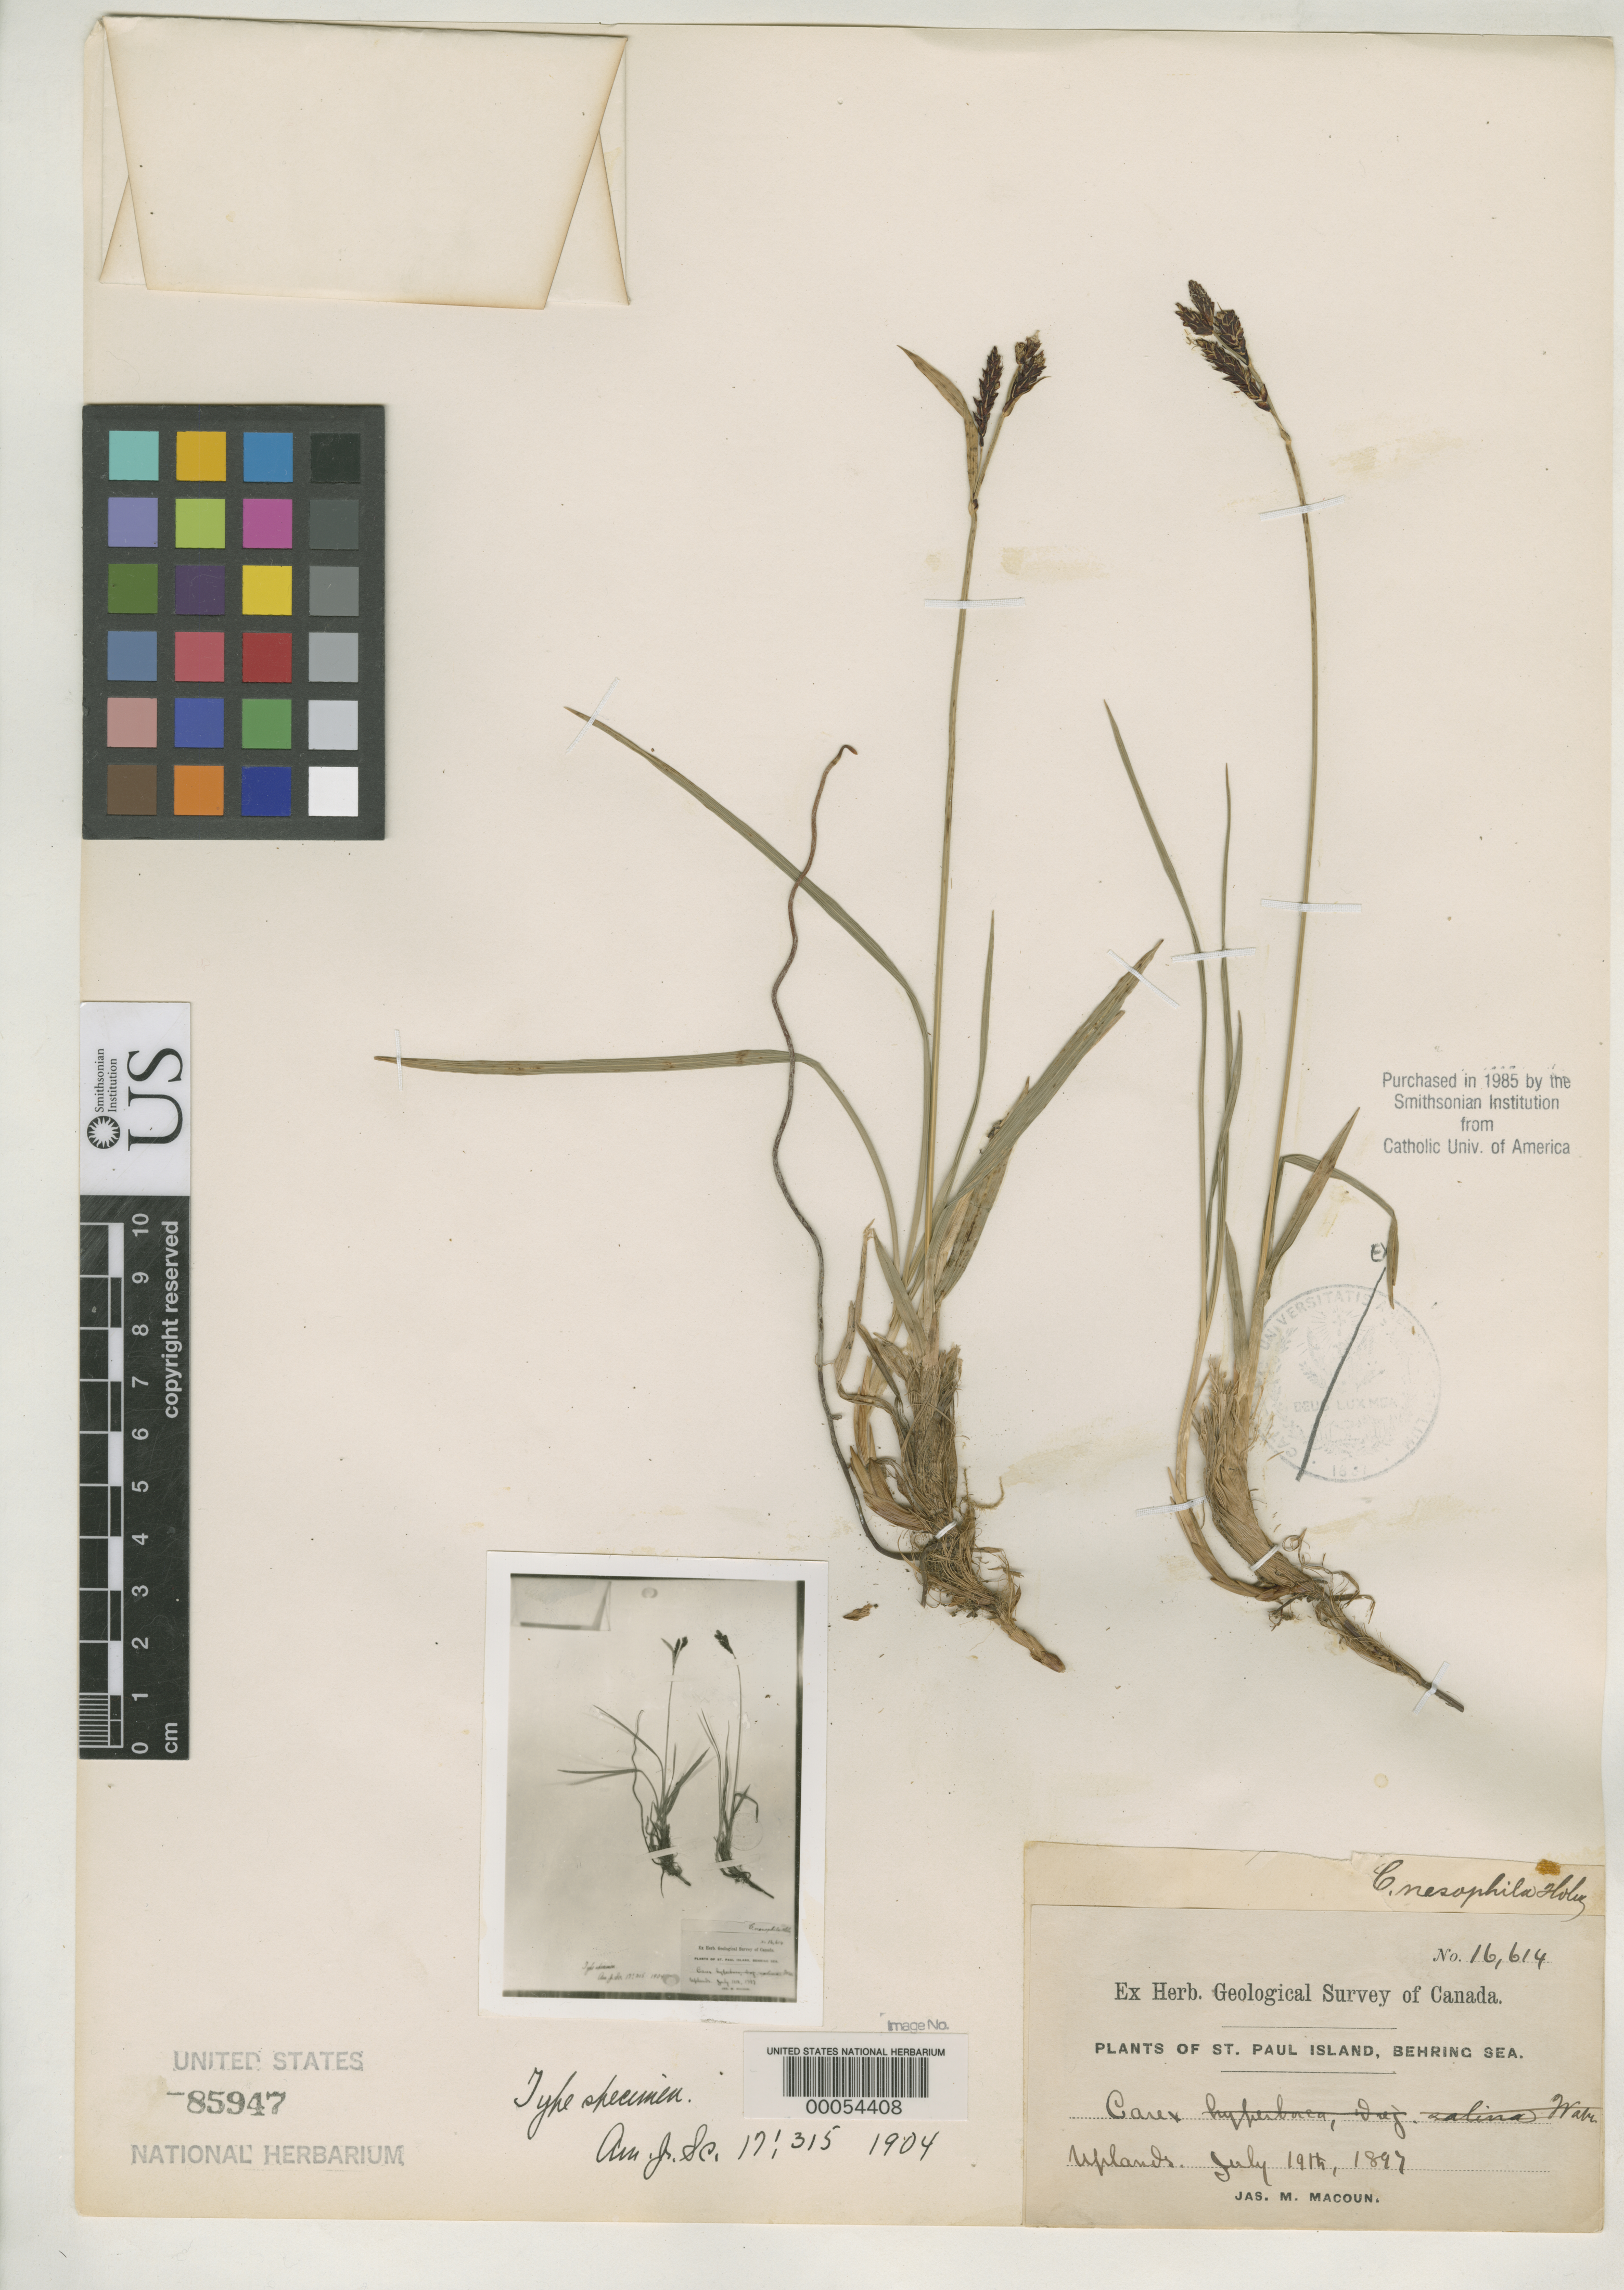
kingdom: Plantae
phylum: Tracheophyta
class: Liliopsida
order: Poales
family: Cyperaceae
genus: Carex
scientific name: Carex nesophila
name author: Holm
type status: Isosyntype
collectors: J. M. Macoun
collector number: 16614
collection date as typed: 19 Jul 1897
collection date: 1897-07-19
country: United States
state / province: Alaska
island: St. Paul Island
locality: Uplands, Behring Sea.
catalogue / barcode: US 85947